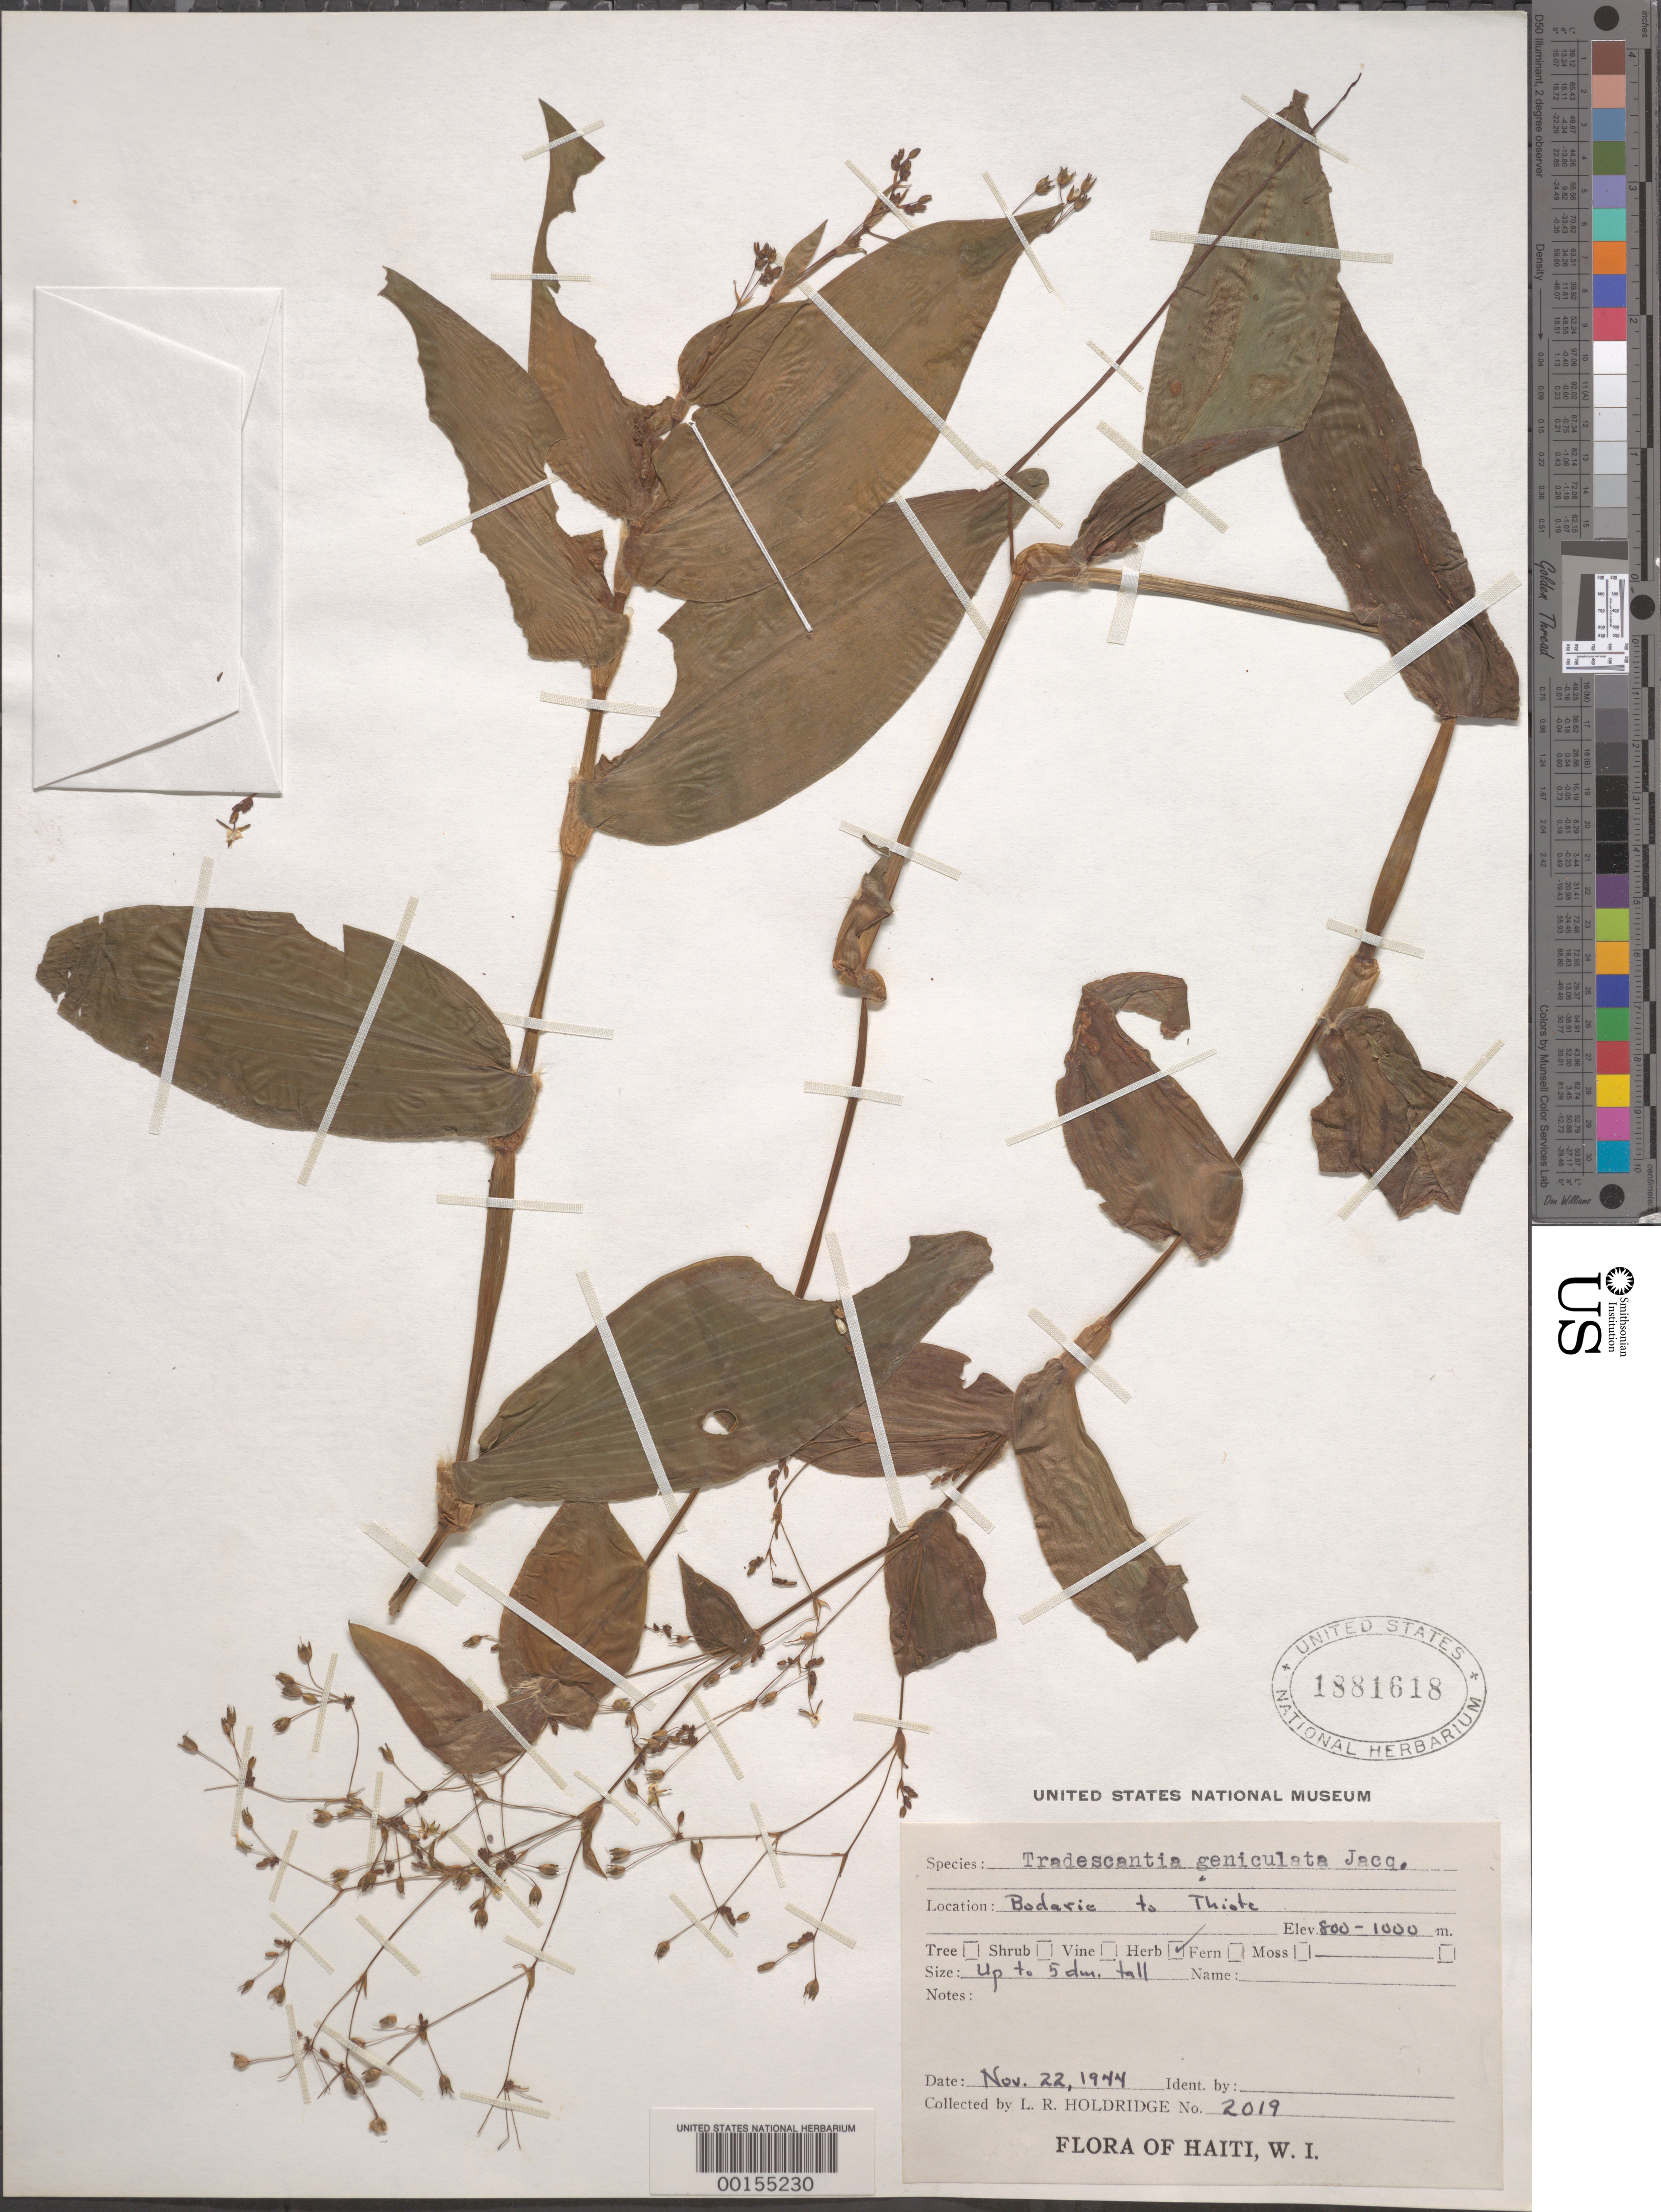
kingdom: Plantae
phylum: Tracheophyta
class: Liliopsida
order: Commelinales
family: Commelinaceae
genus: Gibasis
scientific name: Gibasis geniculata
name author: (Jacq.) Rohweder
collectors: L. Holdridge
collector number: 2019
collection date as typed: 22 Nov 1944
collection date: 1944-11-22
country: Haiti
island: Hispaniola Island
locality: Bodarie to thiote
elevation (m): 800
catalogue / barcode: US 1881618